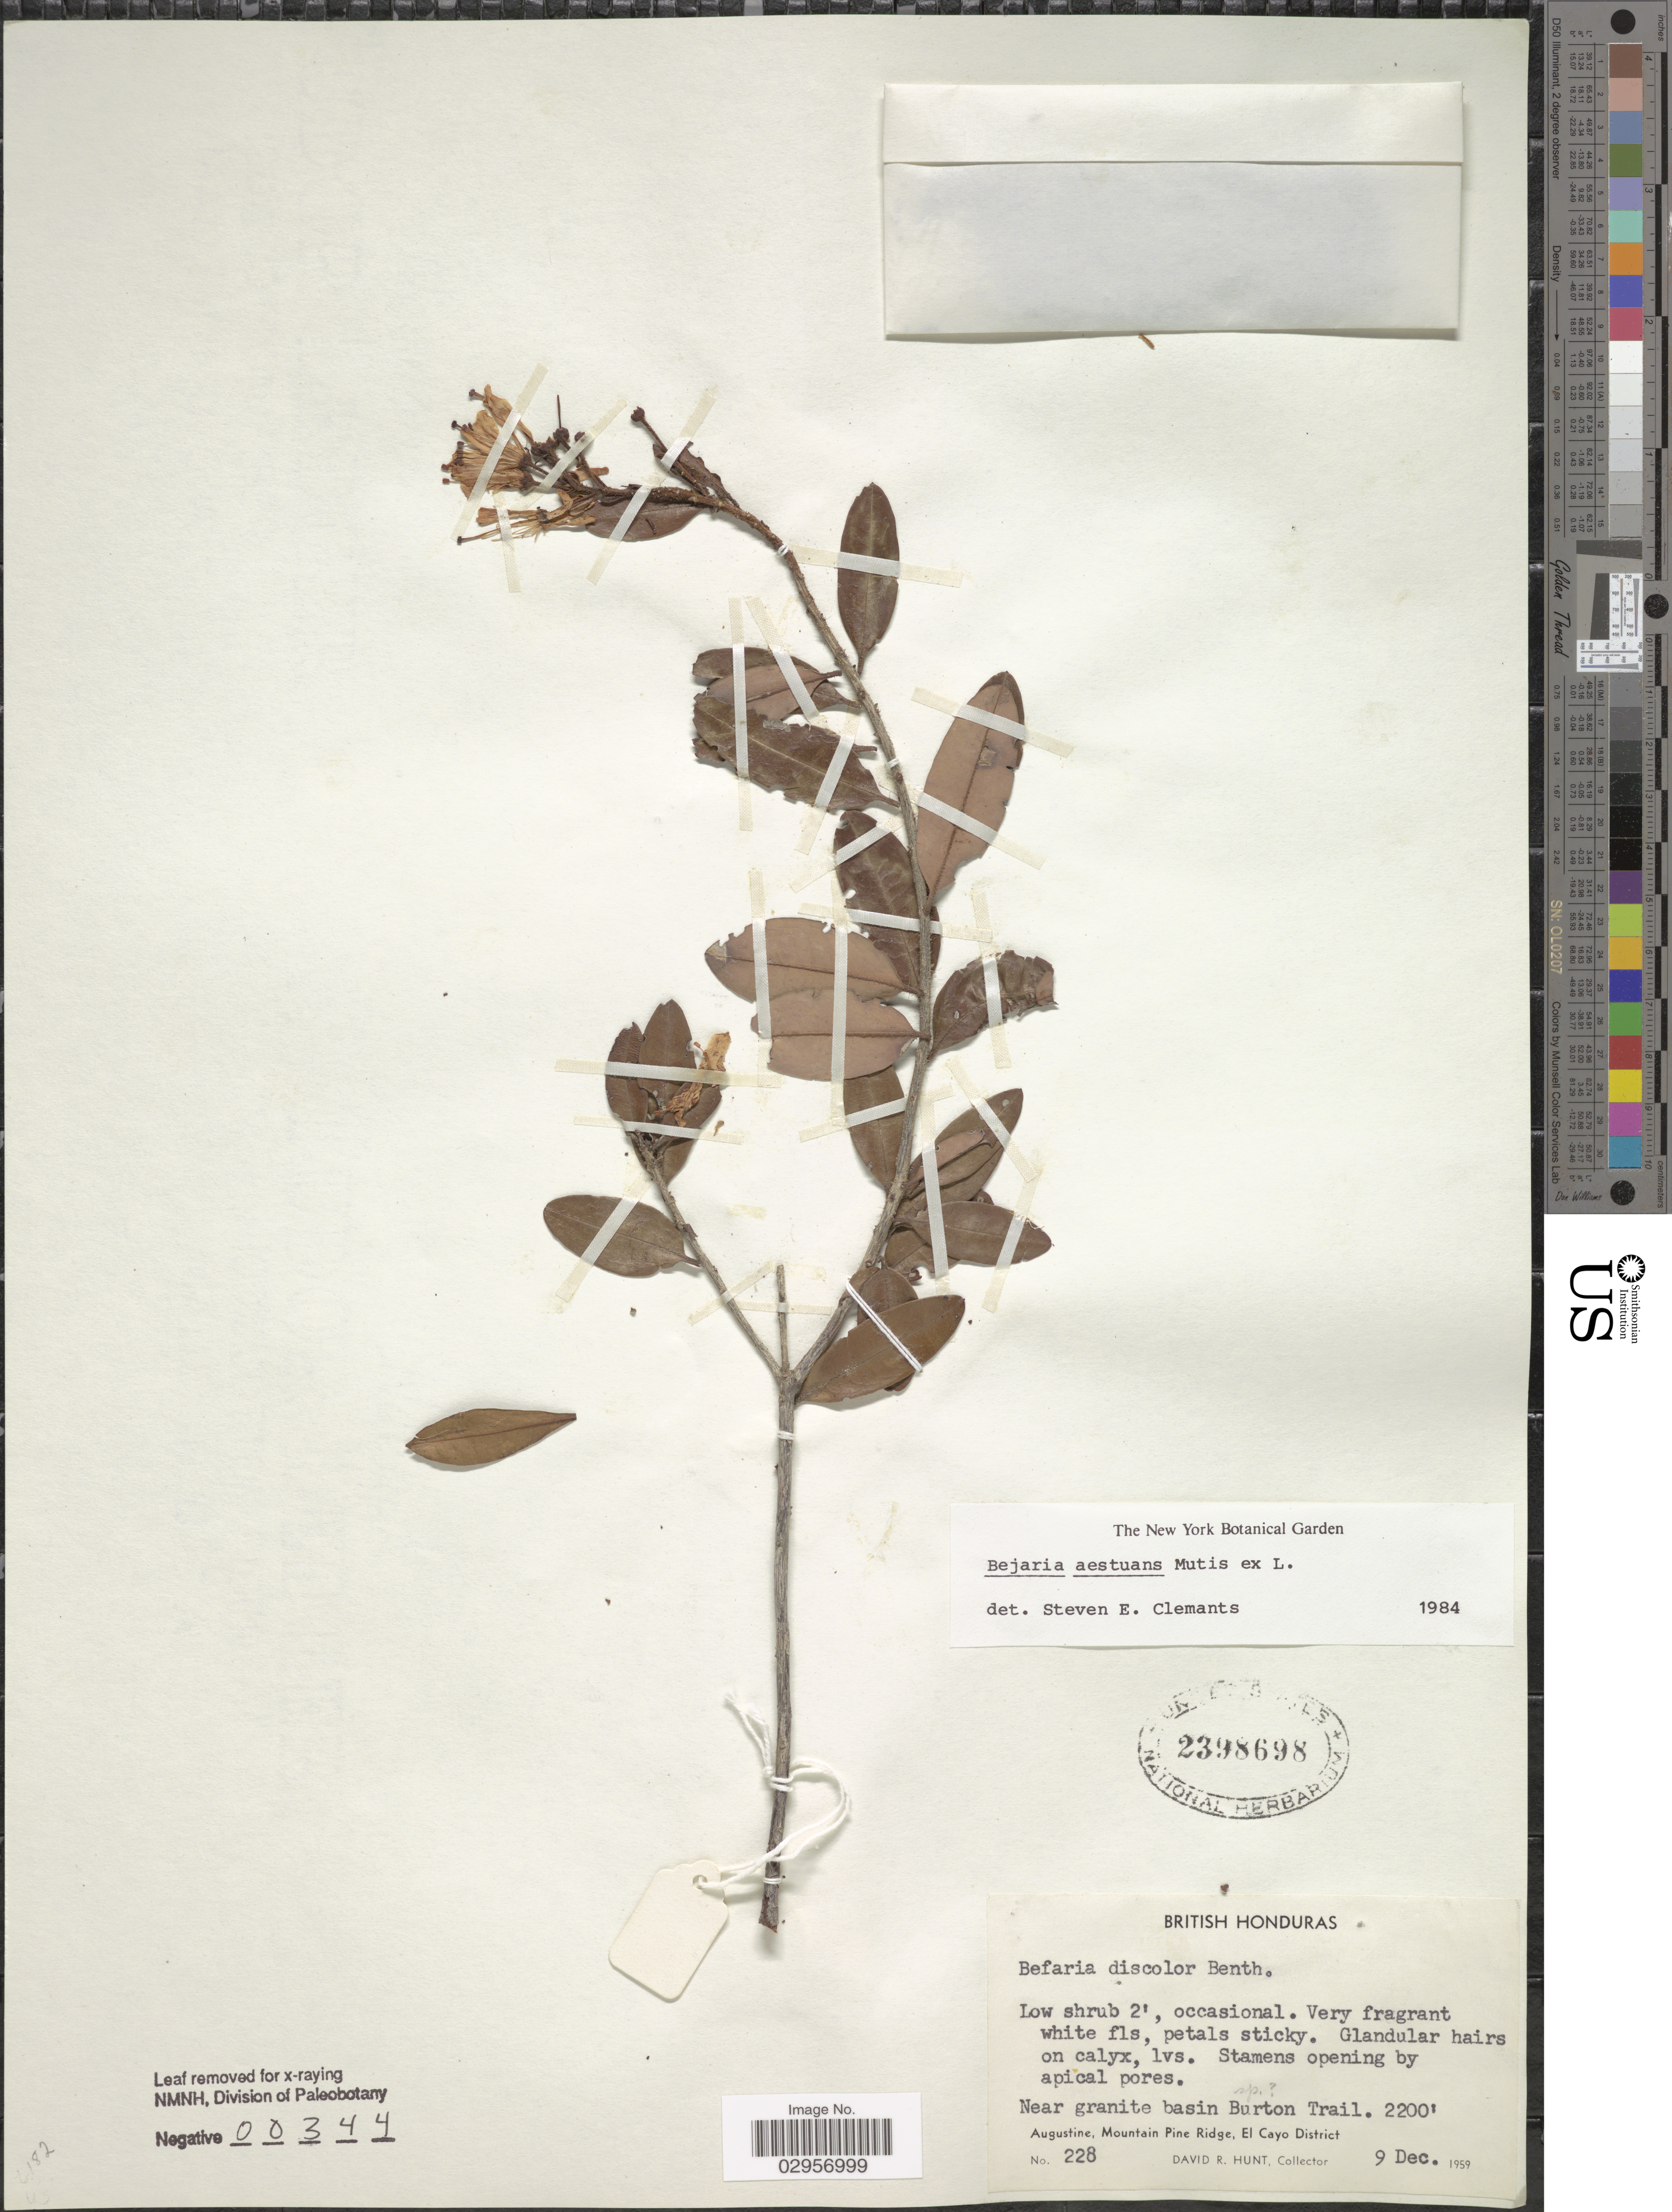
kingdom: Plantae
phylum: Tracheophyta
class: Magnoliopsida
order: Ericales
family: Ericaceae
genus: Befaria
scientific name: Befaria aestuans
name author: Mutis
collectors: D. Hunt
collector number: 228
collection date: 1959-12-09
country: Belize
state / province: Cayo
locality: Near granite basin Burton Trail, Augustine, Mountain Pine Ridge, El Cayo District.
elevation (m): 671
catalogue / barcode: US 2398698